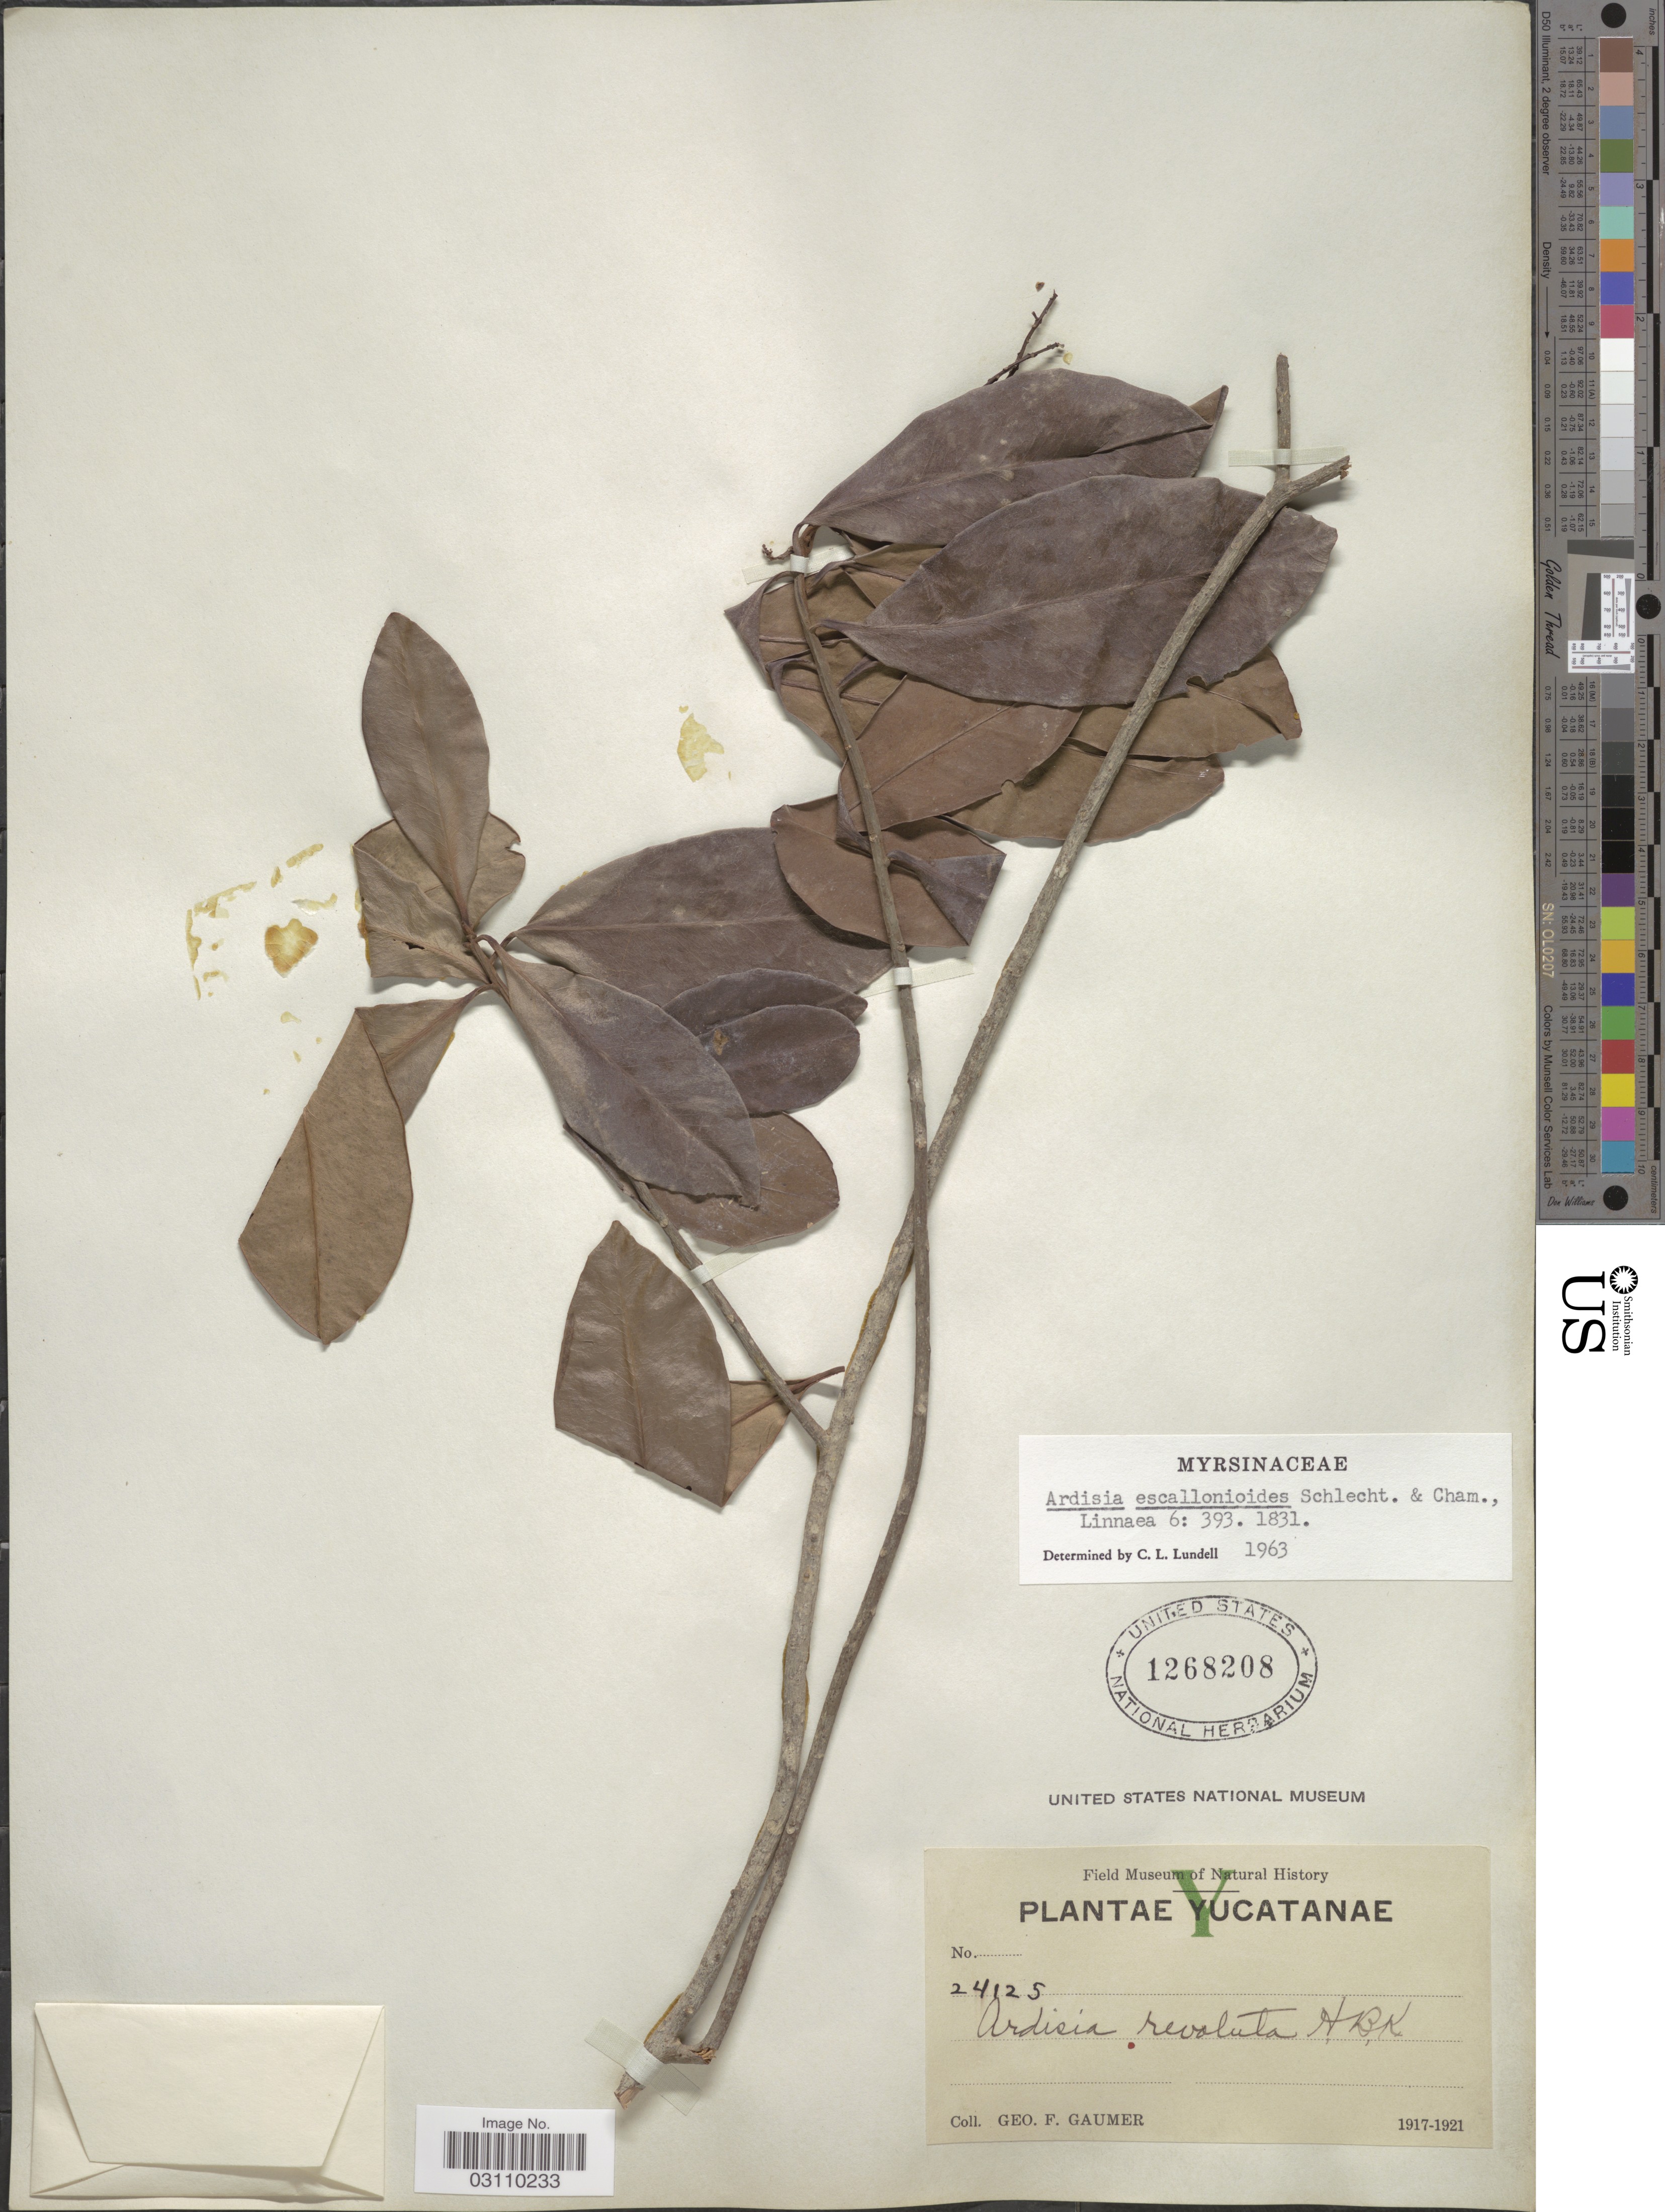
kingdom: Plantae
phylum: Tracheophyta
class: Magnoliopsida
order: Ericales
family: Primulaceae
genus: Ardisia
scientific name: Ardisia escallonioides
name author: Schltdl. & Cham.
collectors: G. F. Gaumer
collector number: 24125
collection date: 1917/1921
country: Mexico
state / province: Yucatán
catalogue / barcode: US 1268208